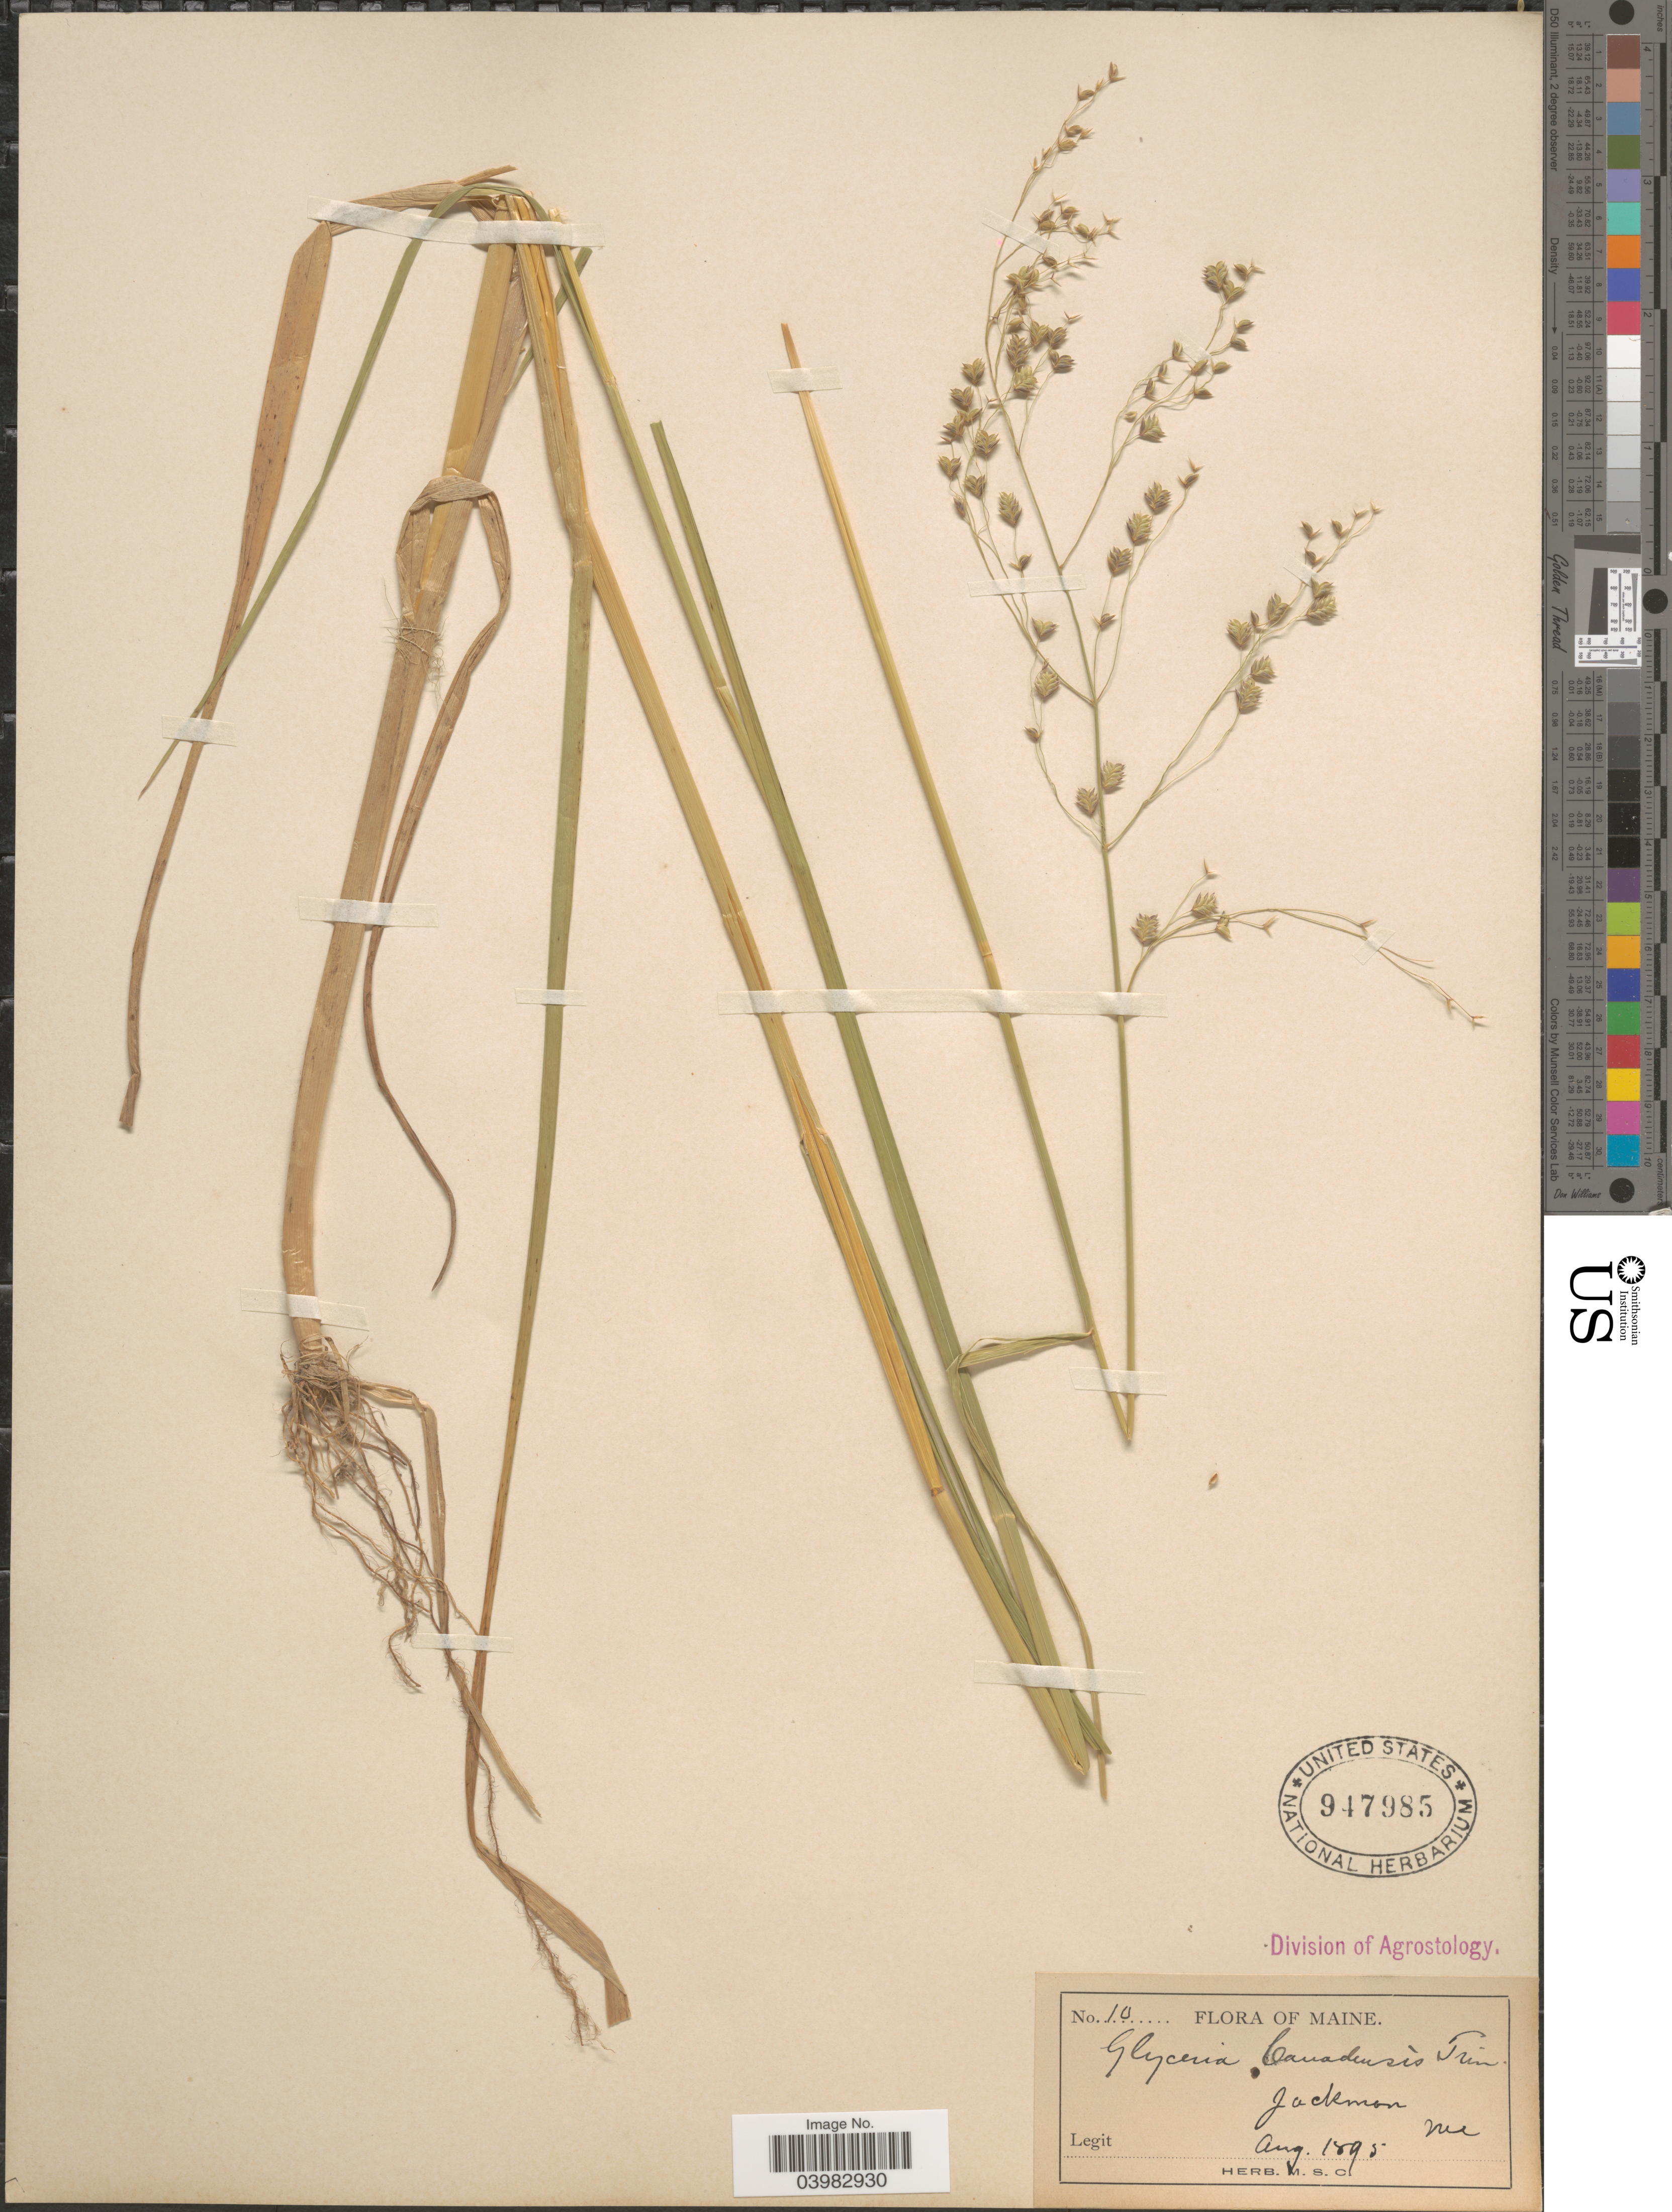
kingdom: Plantae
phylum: Tracheophyta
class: Liliopsida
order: Poales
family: Poaceae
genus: Glyceria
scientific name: Glyceria canadensis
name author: (Michx.) Trin.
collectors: Ex Herb. M. S. C.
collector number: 10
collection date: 1895-08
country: United States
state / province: Maine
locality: Jackman.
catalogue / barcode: US 947985